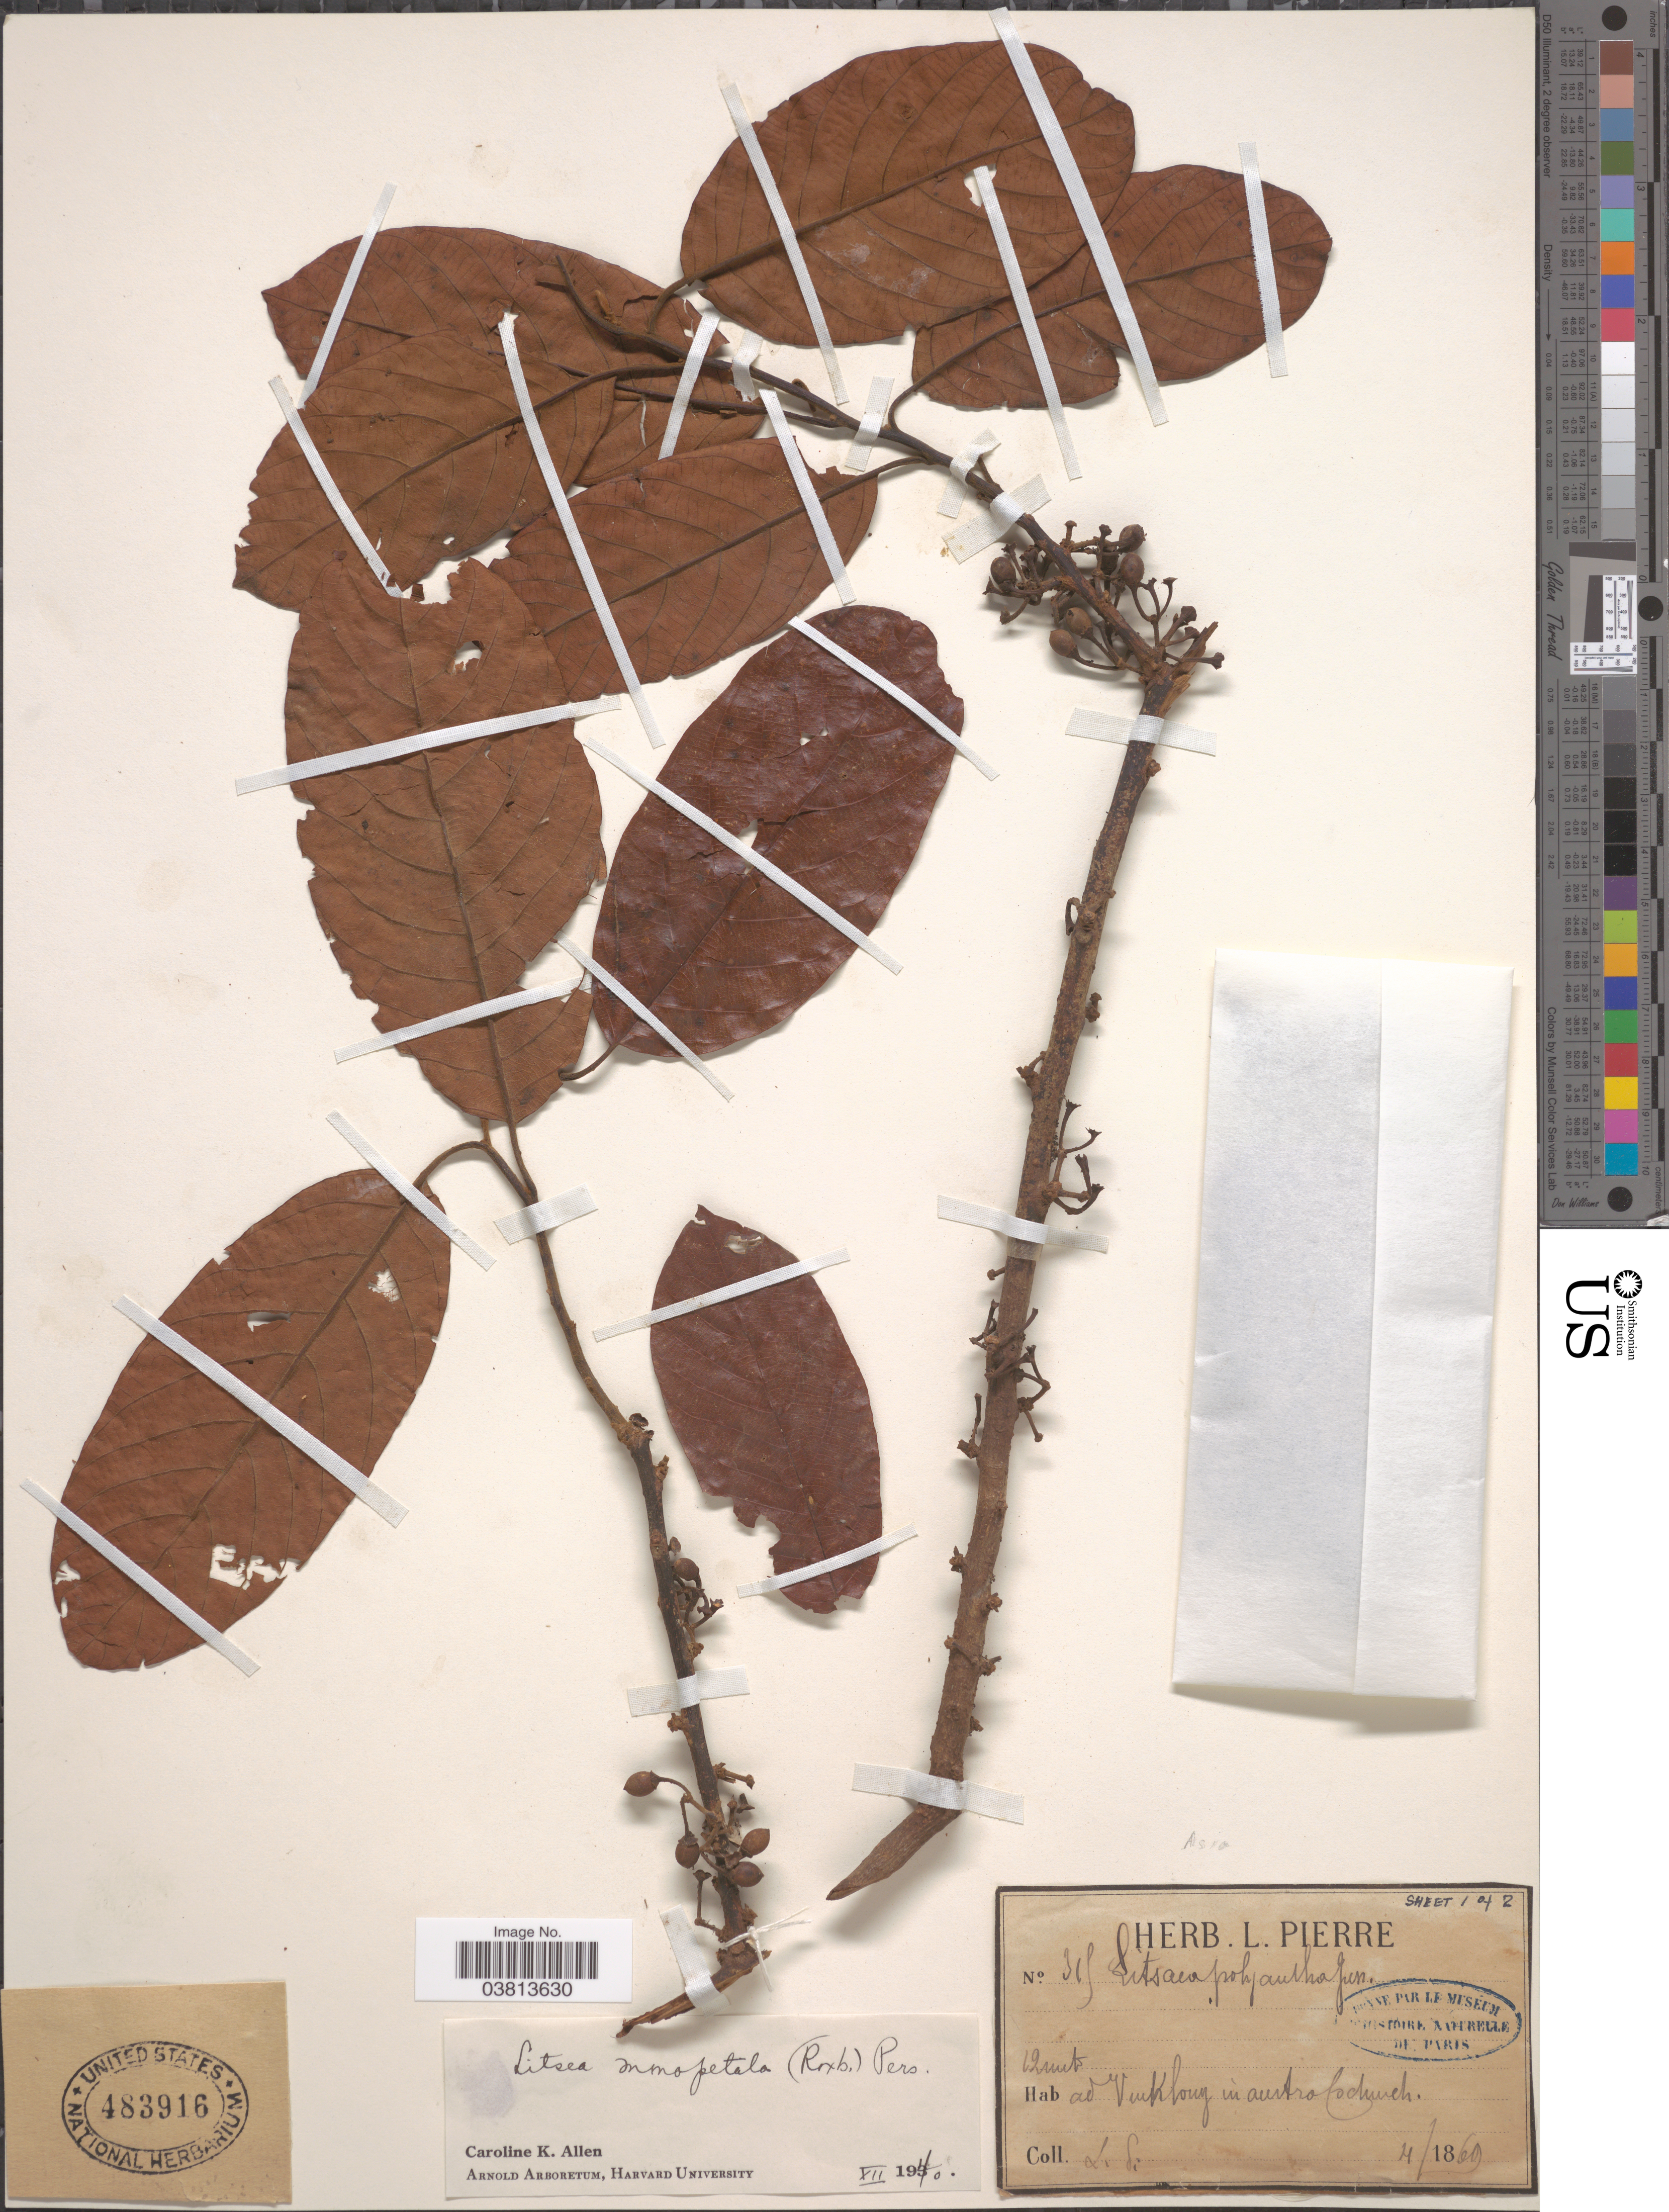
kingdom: Plantae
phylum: Tracheophyta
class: Magnoliopsida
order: Laurales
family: Lauraceae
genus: Litsea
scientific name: Litsea monopetala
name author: (Roxb.) Pers.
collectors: L. Pierre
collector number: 315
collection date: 1869-04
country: Vietnam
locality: Ad Vinh Long in austro Cochinch. [At Vinh Long in south Cochinchina]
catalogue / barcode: US 483916